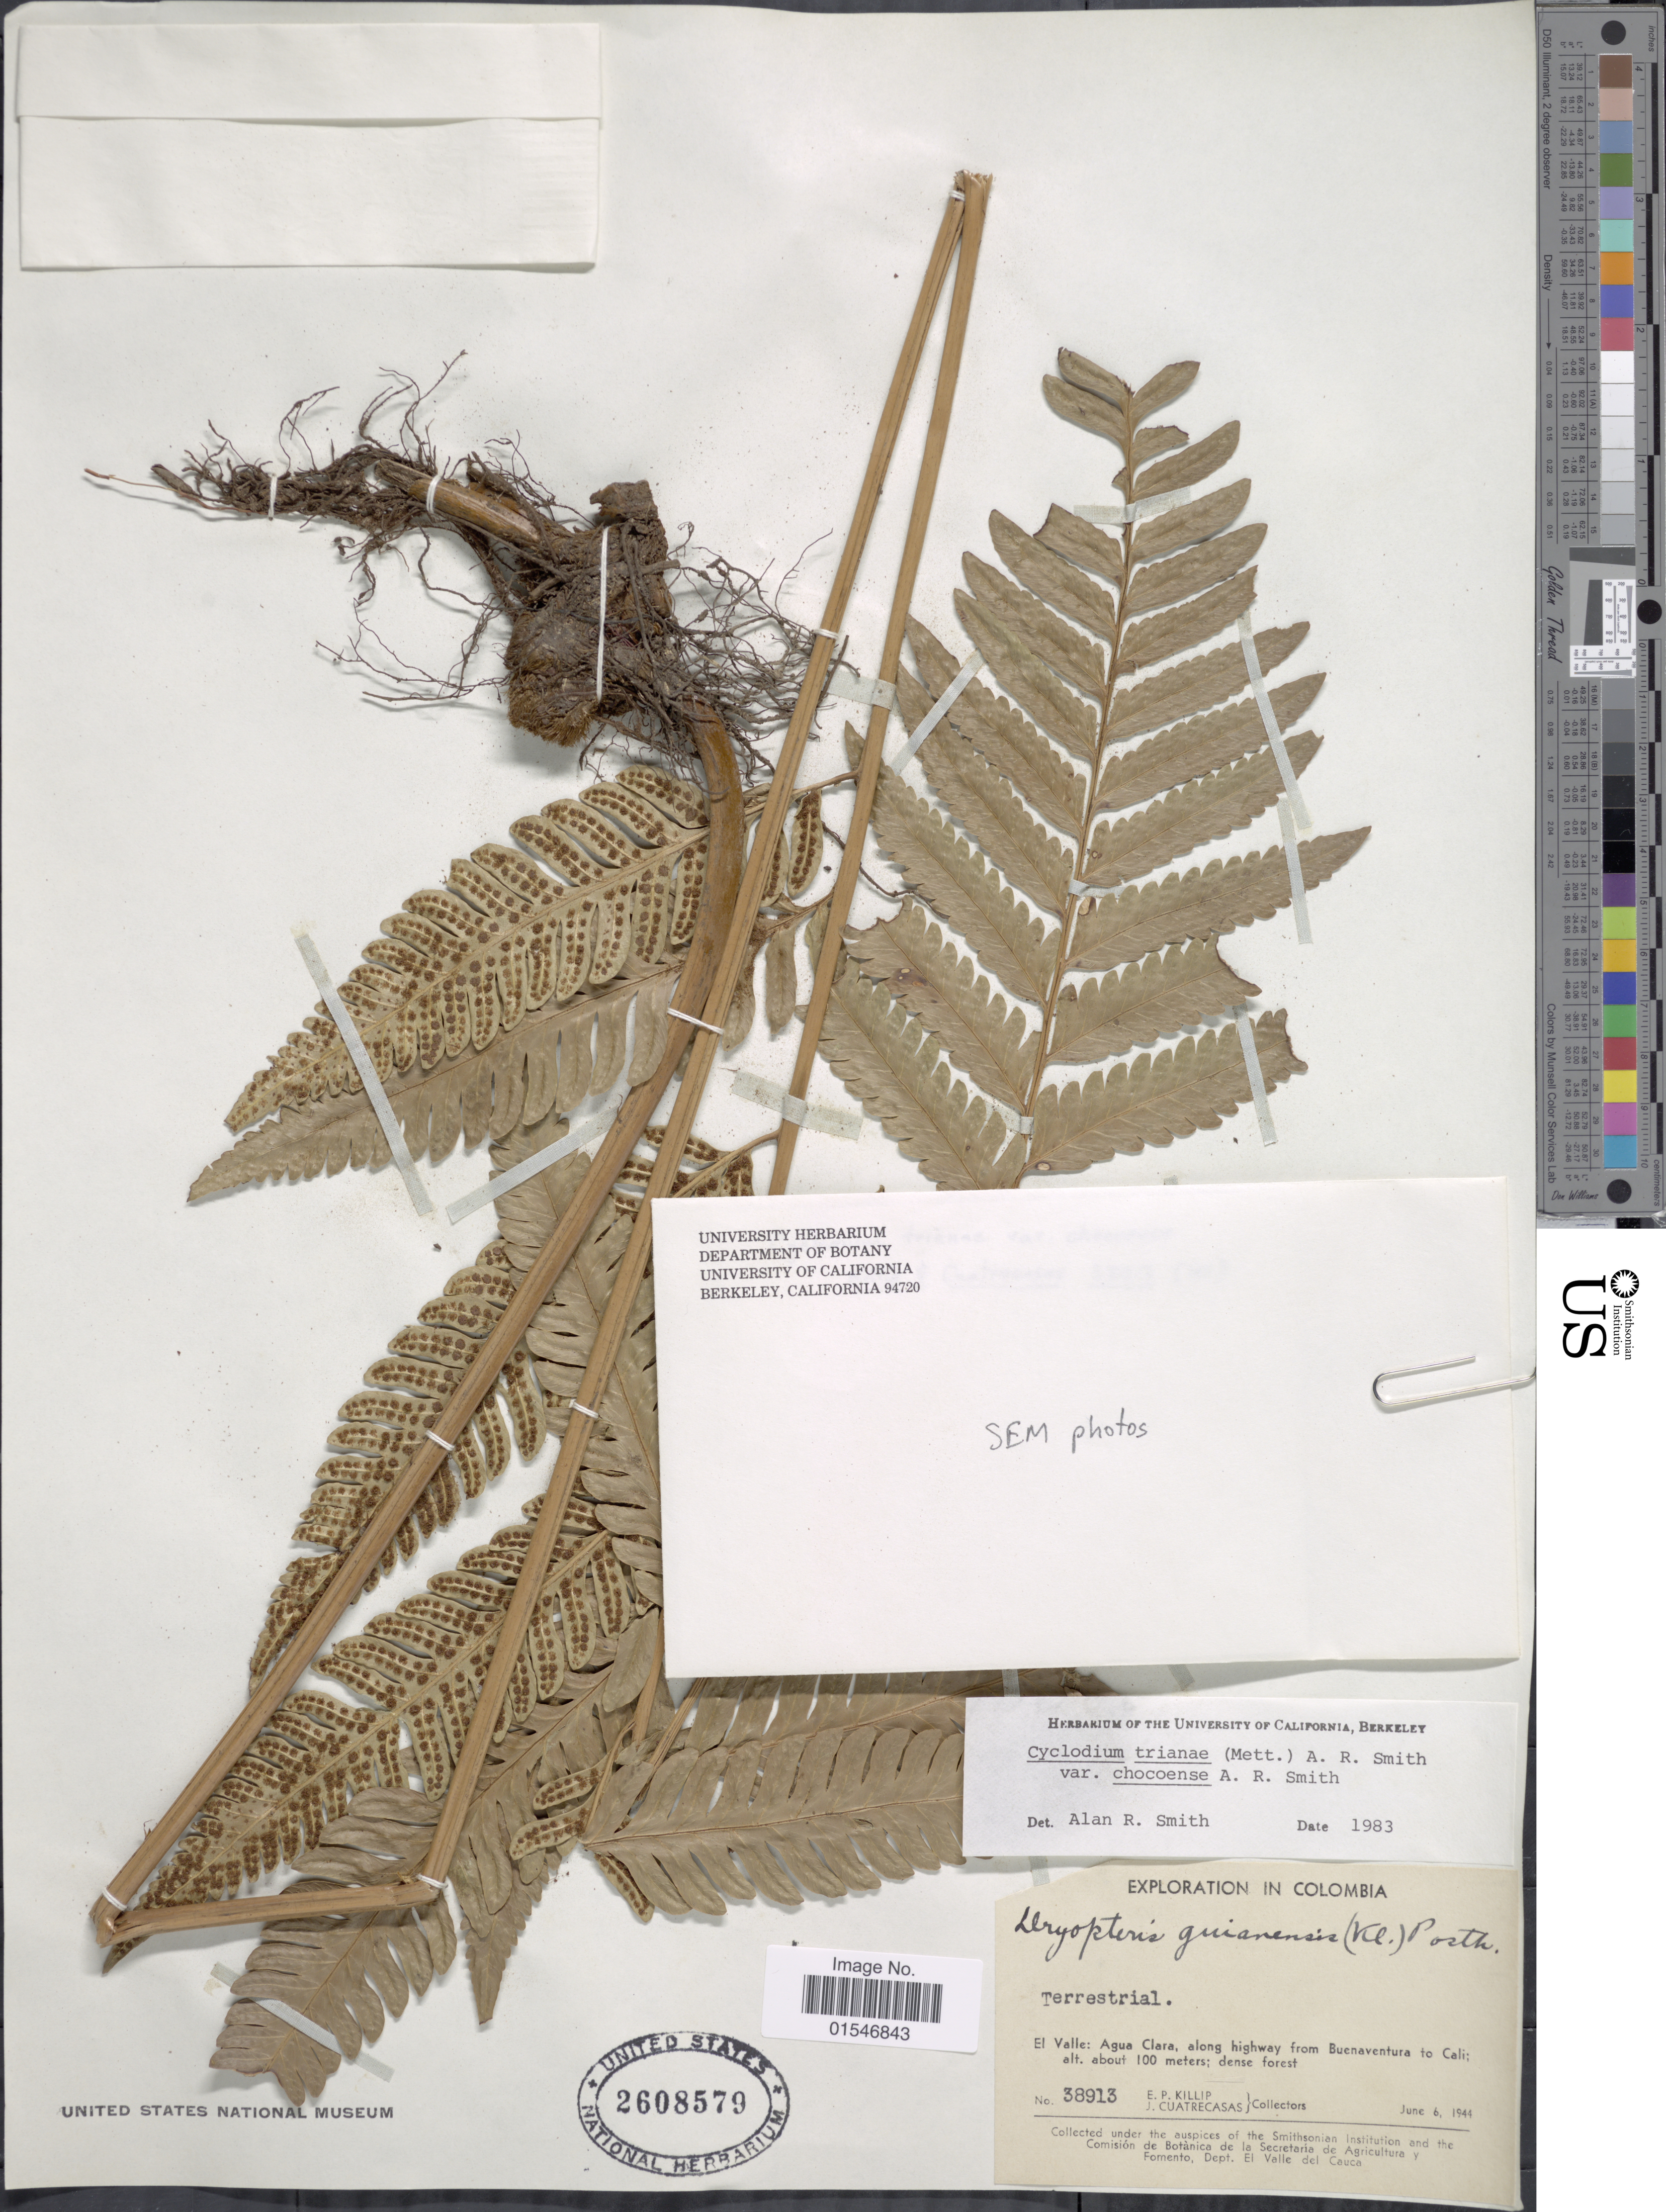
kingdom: Plantae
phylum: Tracheophyta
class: Polypodiopsida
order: Polypodiales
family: Dryopteridaceae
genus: Cyclodium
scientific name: Cyclodium trianae var. chocoense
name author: A.R. Sm.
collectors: E. P. Killip & J. Cuatrecasas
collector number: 38913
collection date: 1944-06-06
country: Colombia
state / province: Valle del Cauca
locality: Colombia, El Valle: Agua Clara, along highway from Beunaventura to Cali.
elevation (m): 100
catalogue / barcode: US 2608579